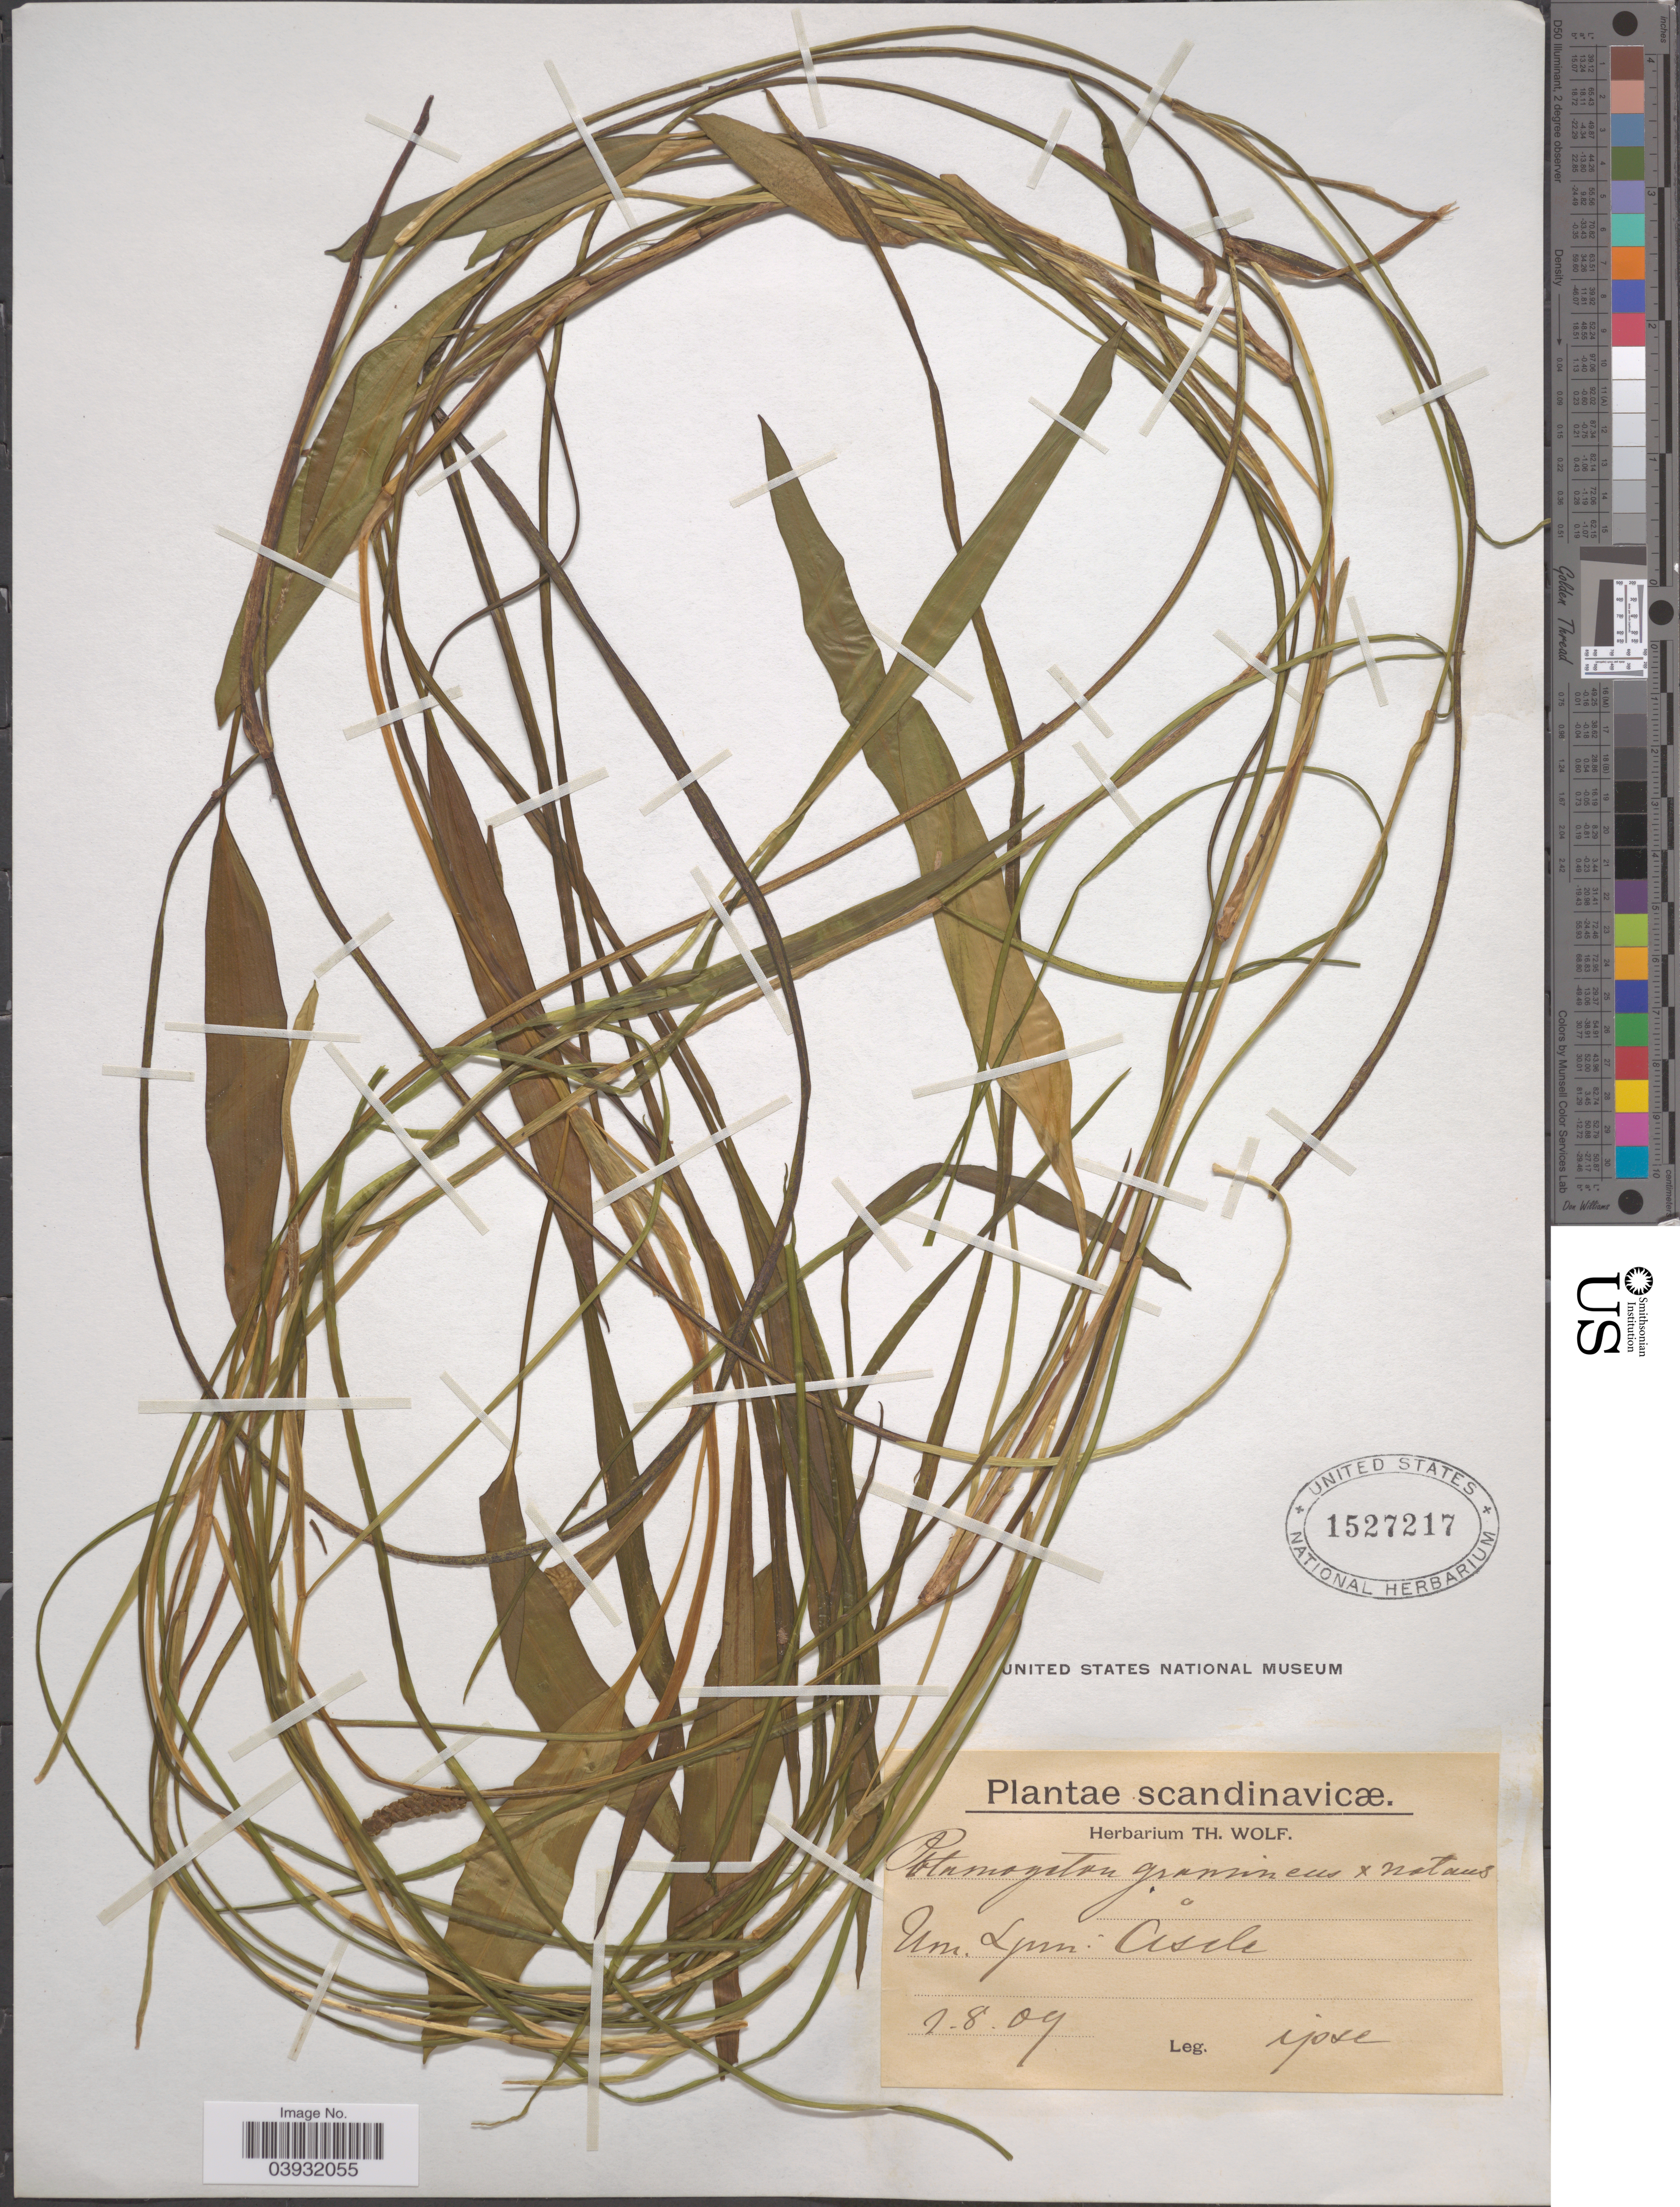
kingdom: Plantae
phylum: Tracheophyta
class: Liliopsida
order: Alismatales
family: Potamogetonaceae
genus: Potamogeton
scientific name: Potamogeton gramineus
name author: L.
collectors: T. Wolf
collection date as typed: Transcribed d/m/y: 1/8/9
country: Sweden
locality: Scandinavicæ. Um. Lpin: Asele.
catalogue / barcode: US 1527217